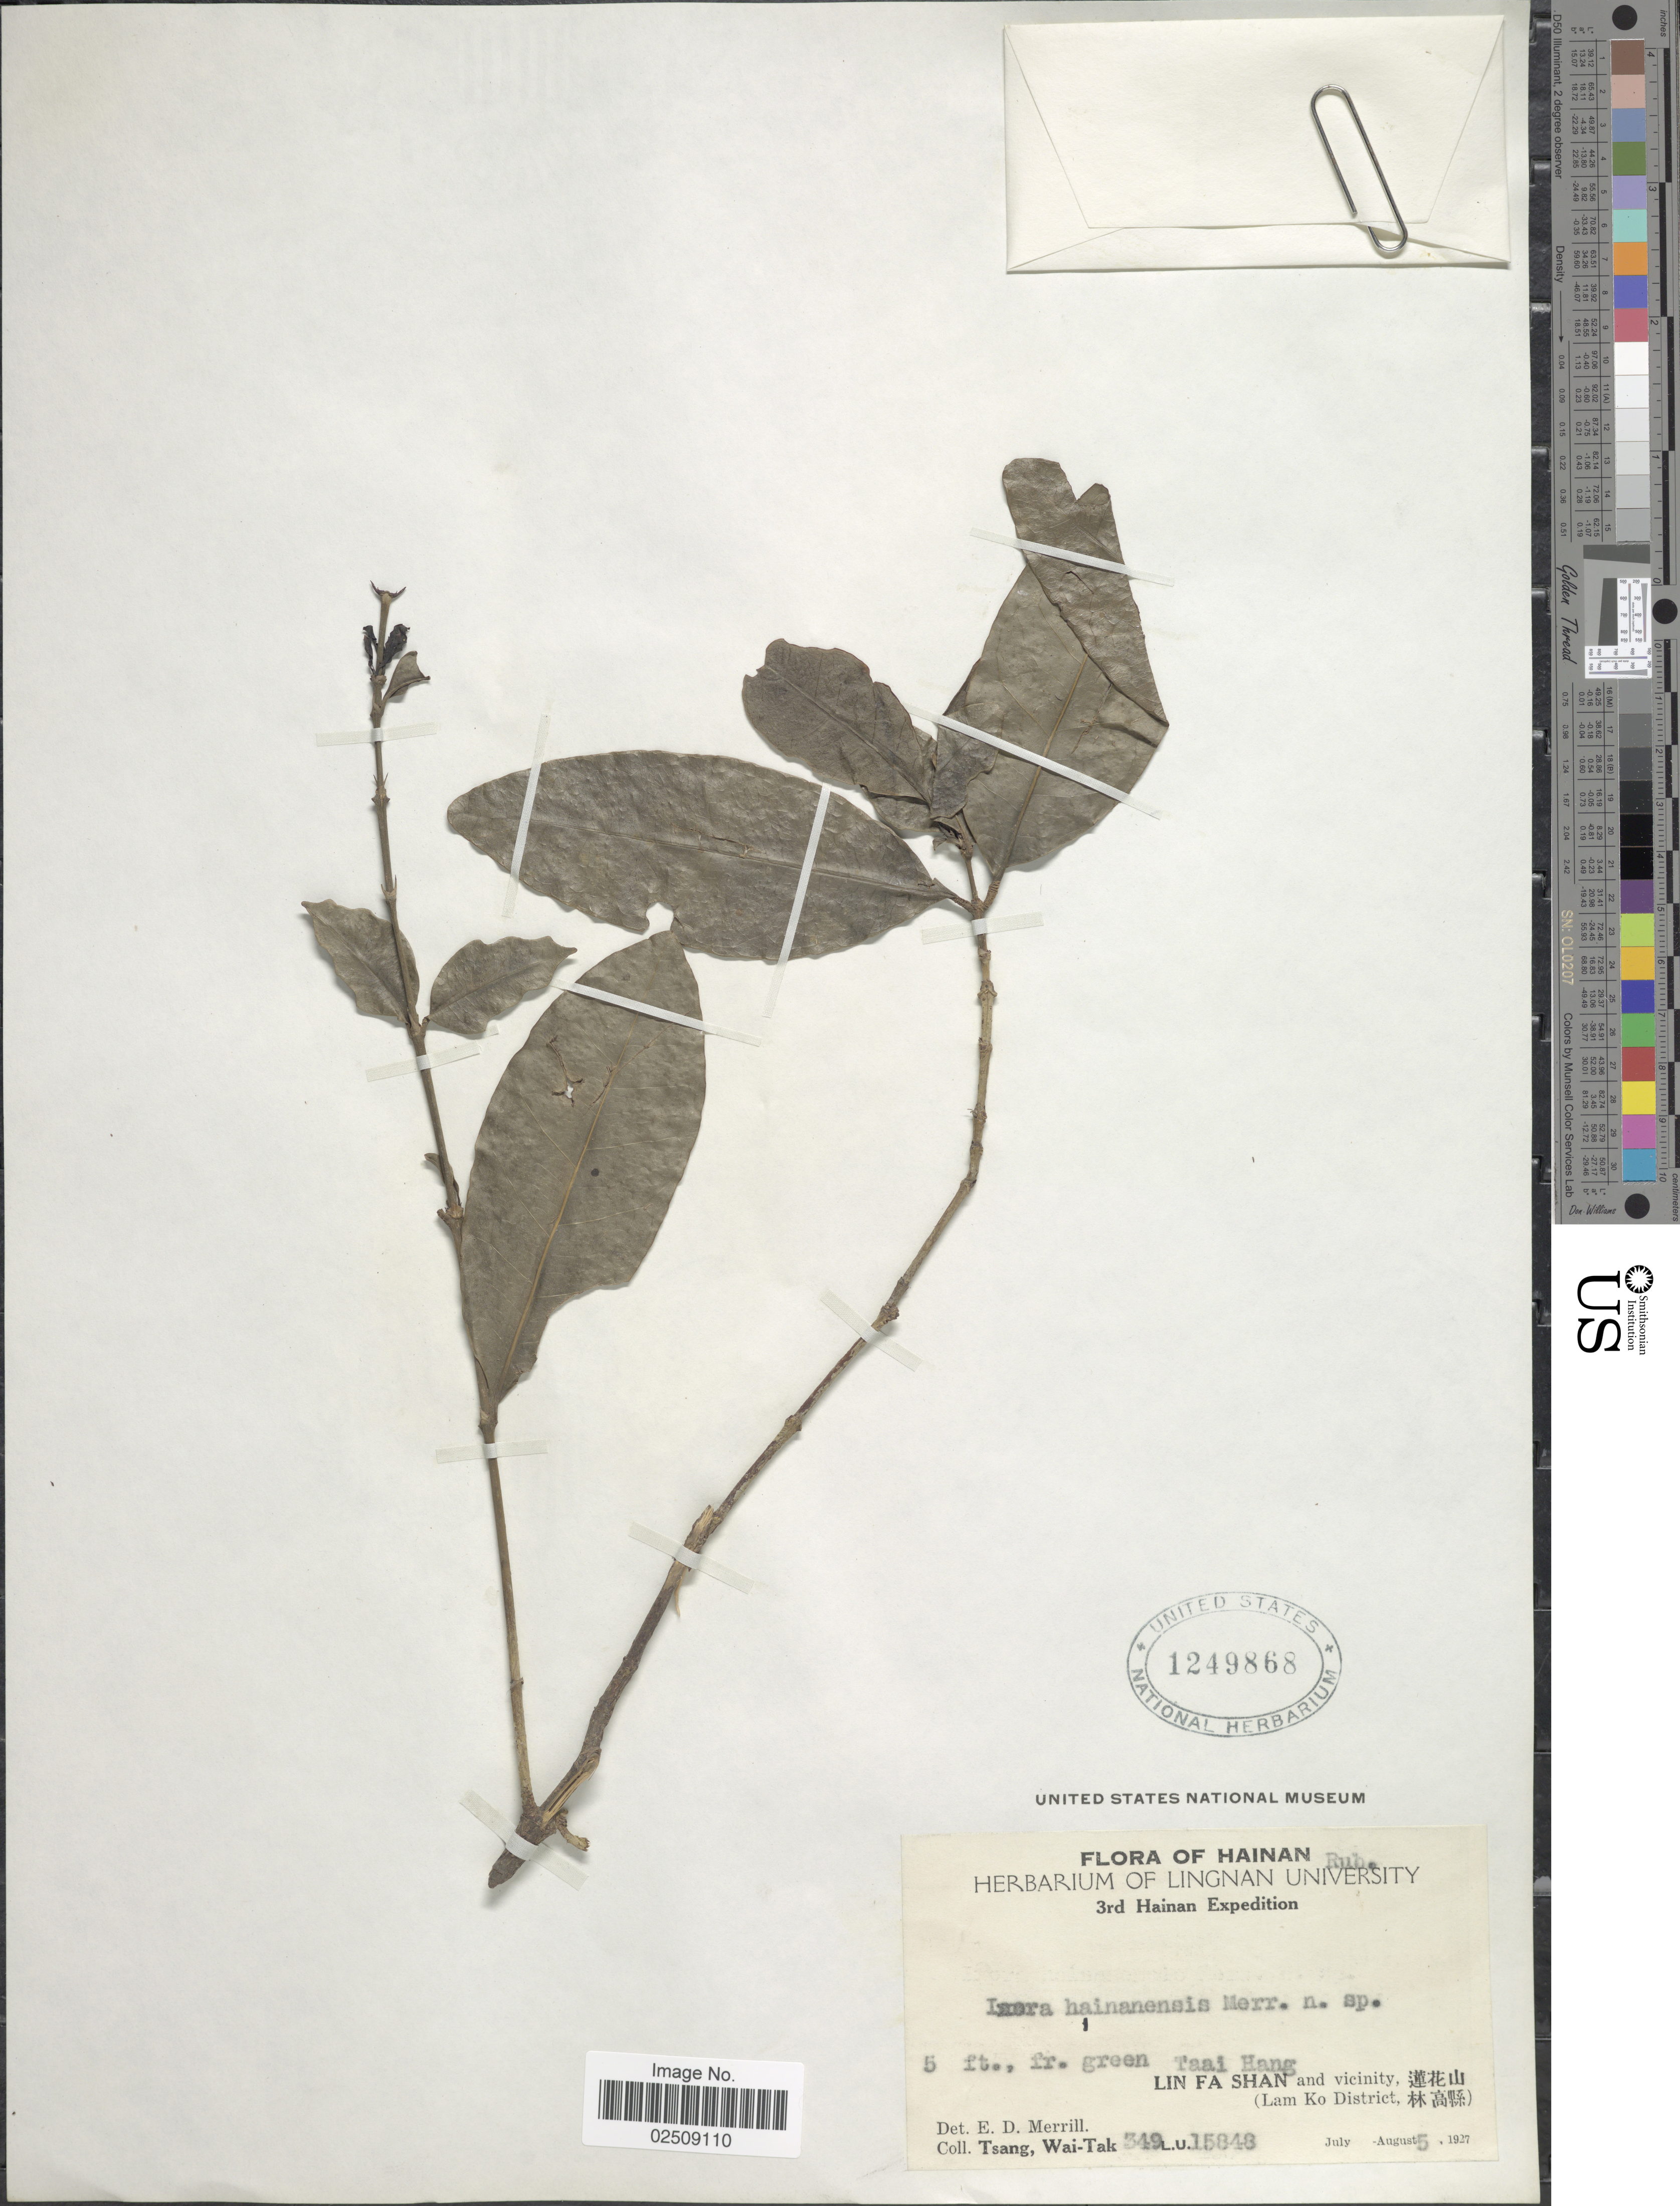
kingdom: Plantae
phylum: Tracheophyta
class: Magnoliopsida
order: Gentianales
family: Rubiaceae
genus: Ixora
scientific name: Ixora hainanensis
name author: Merr.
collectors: W. T. Tsang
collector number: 349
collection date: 1927-08-05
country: China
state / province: Hainan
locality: Taai Hang, Lin Fa Shan and vicinity (Lam Ko District)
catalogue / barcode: US 1249868